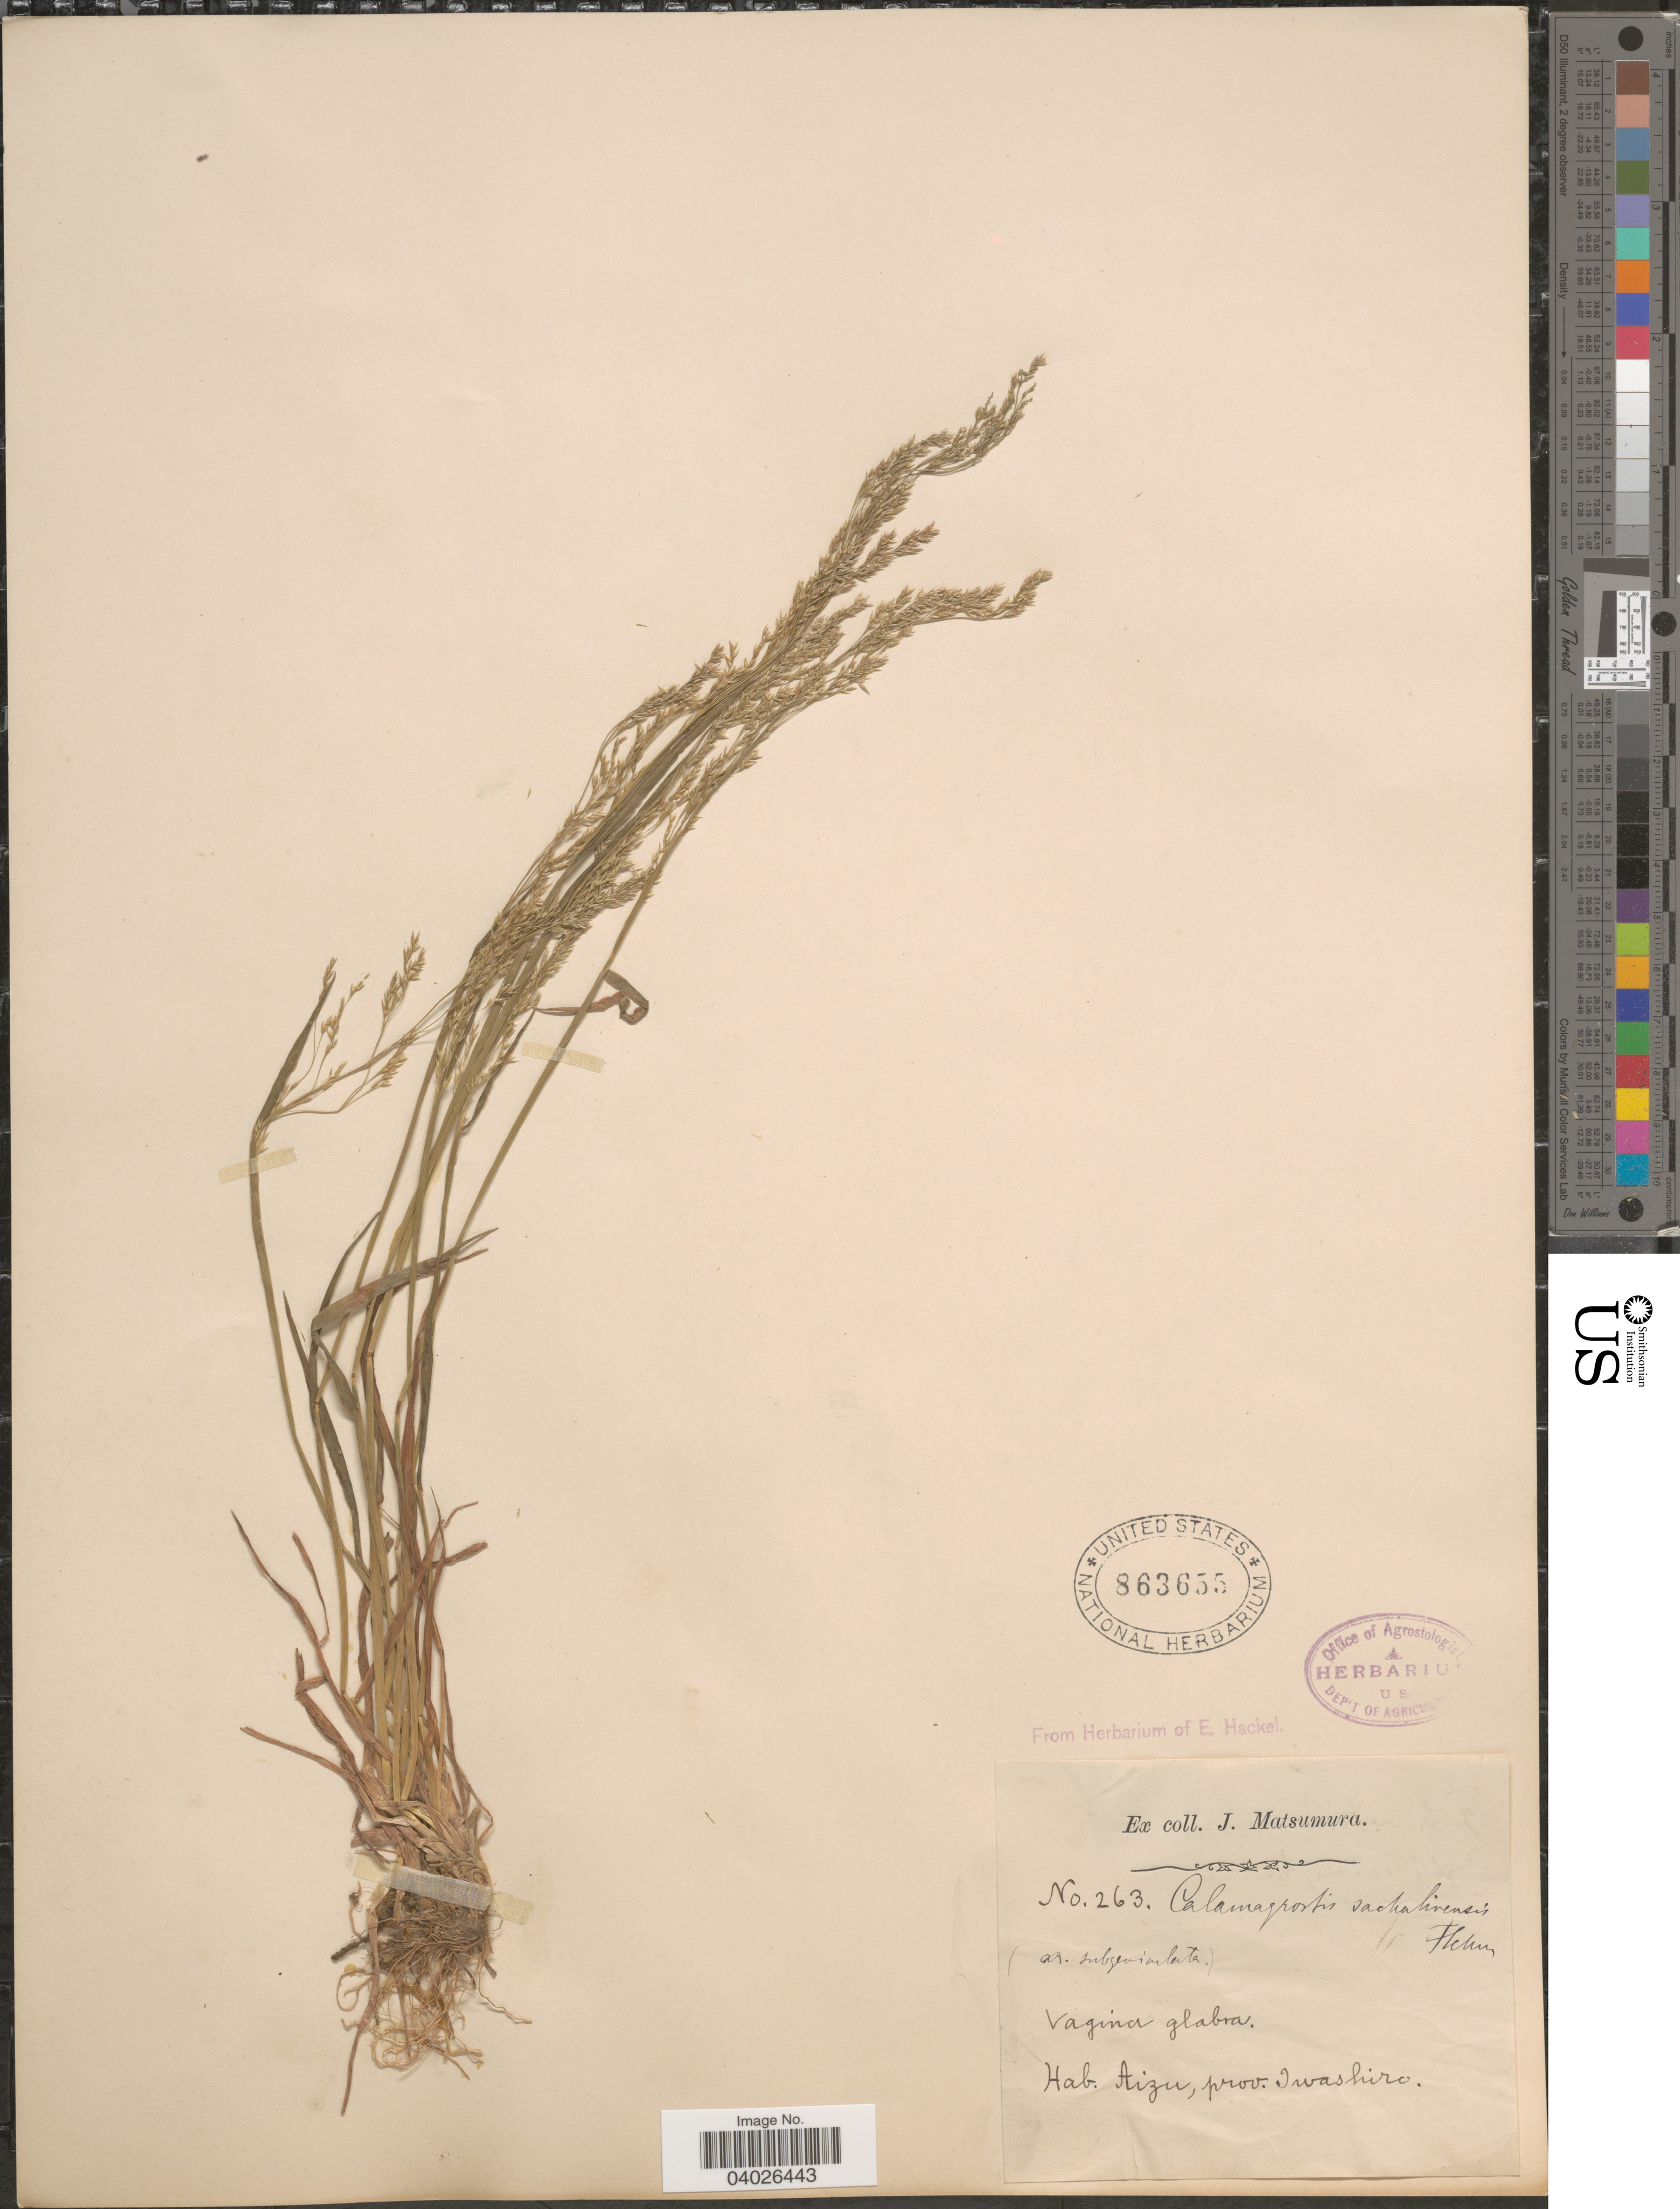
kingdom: Plantae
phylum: Tracheophyta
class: Liliopsida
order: Poales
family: Poaceae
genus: Agrostis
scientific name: Agrostis perennans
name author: (Walter) Tuck.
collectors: J. Matsumura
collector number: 263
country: Japan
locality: Aizu, prov. Iwashiro.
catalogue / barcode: US 863655